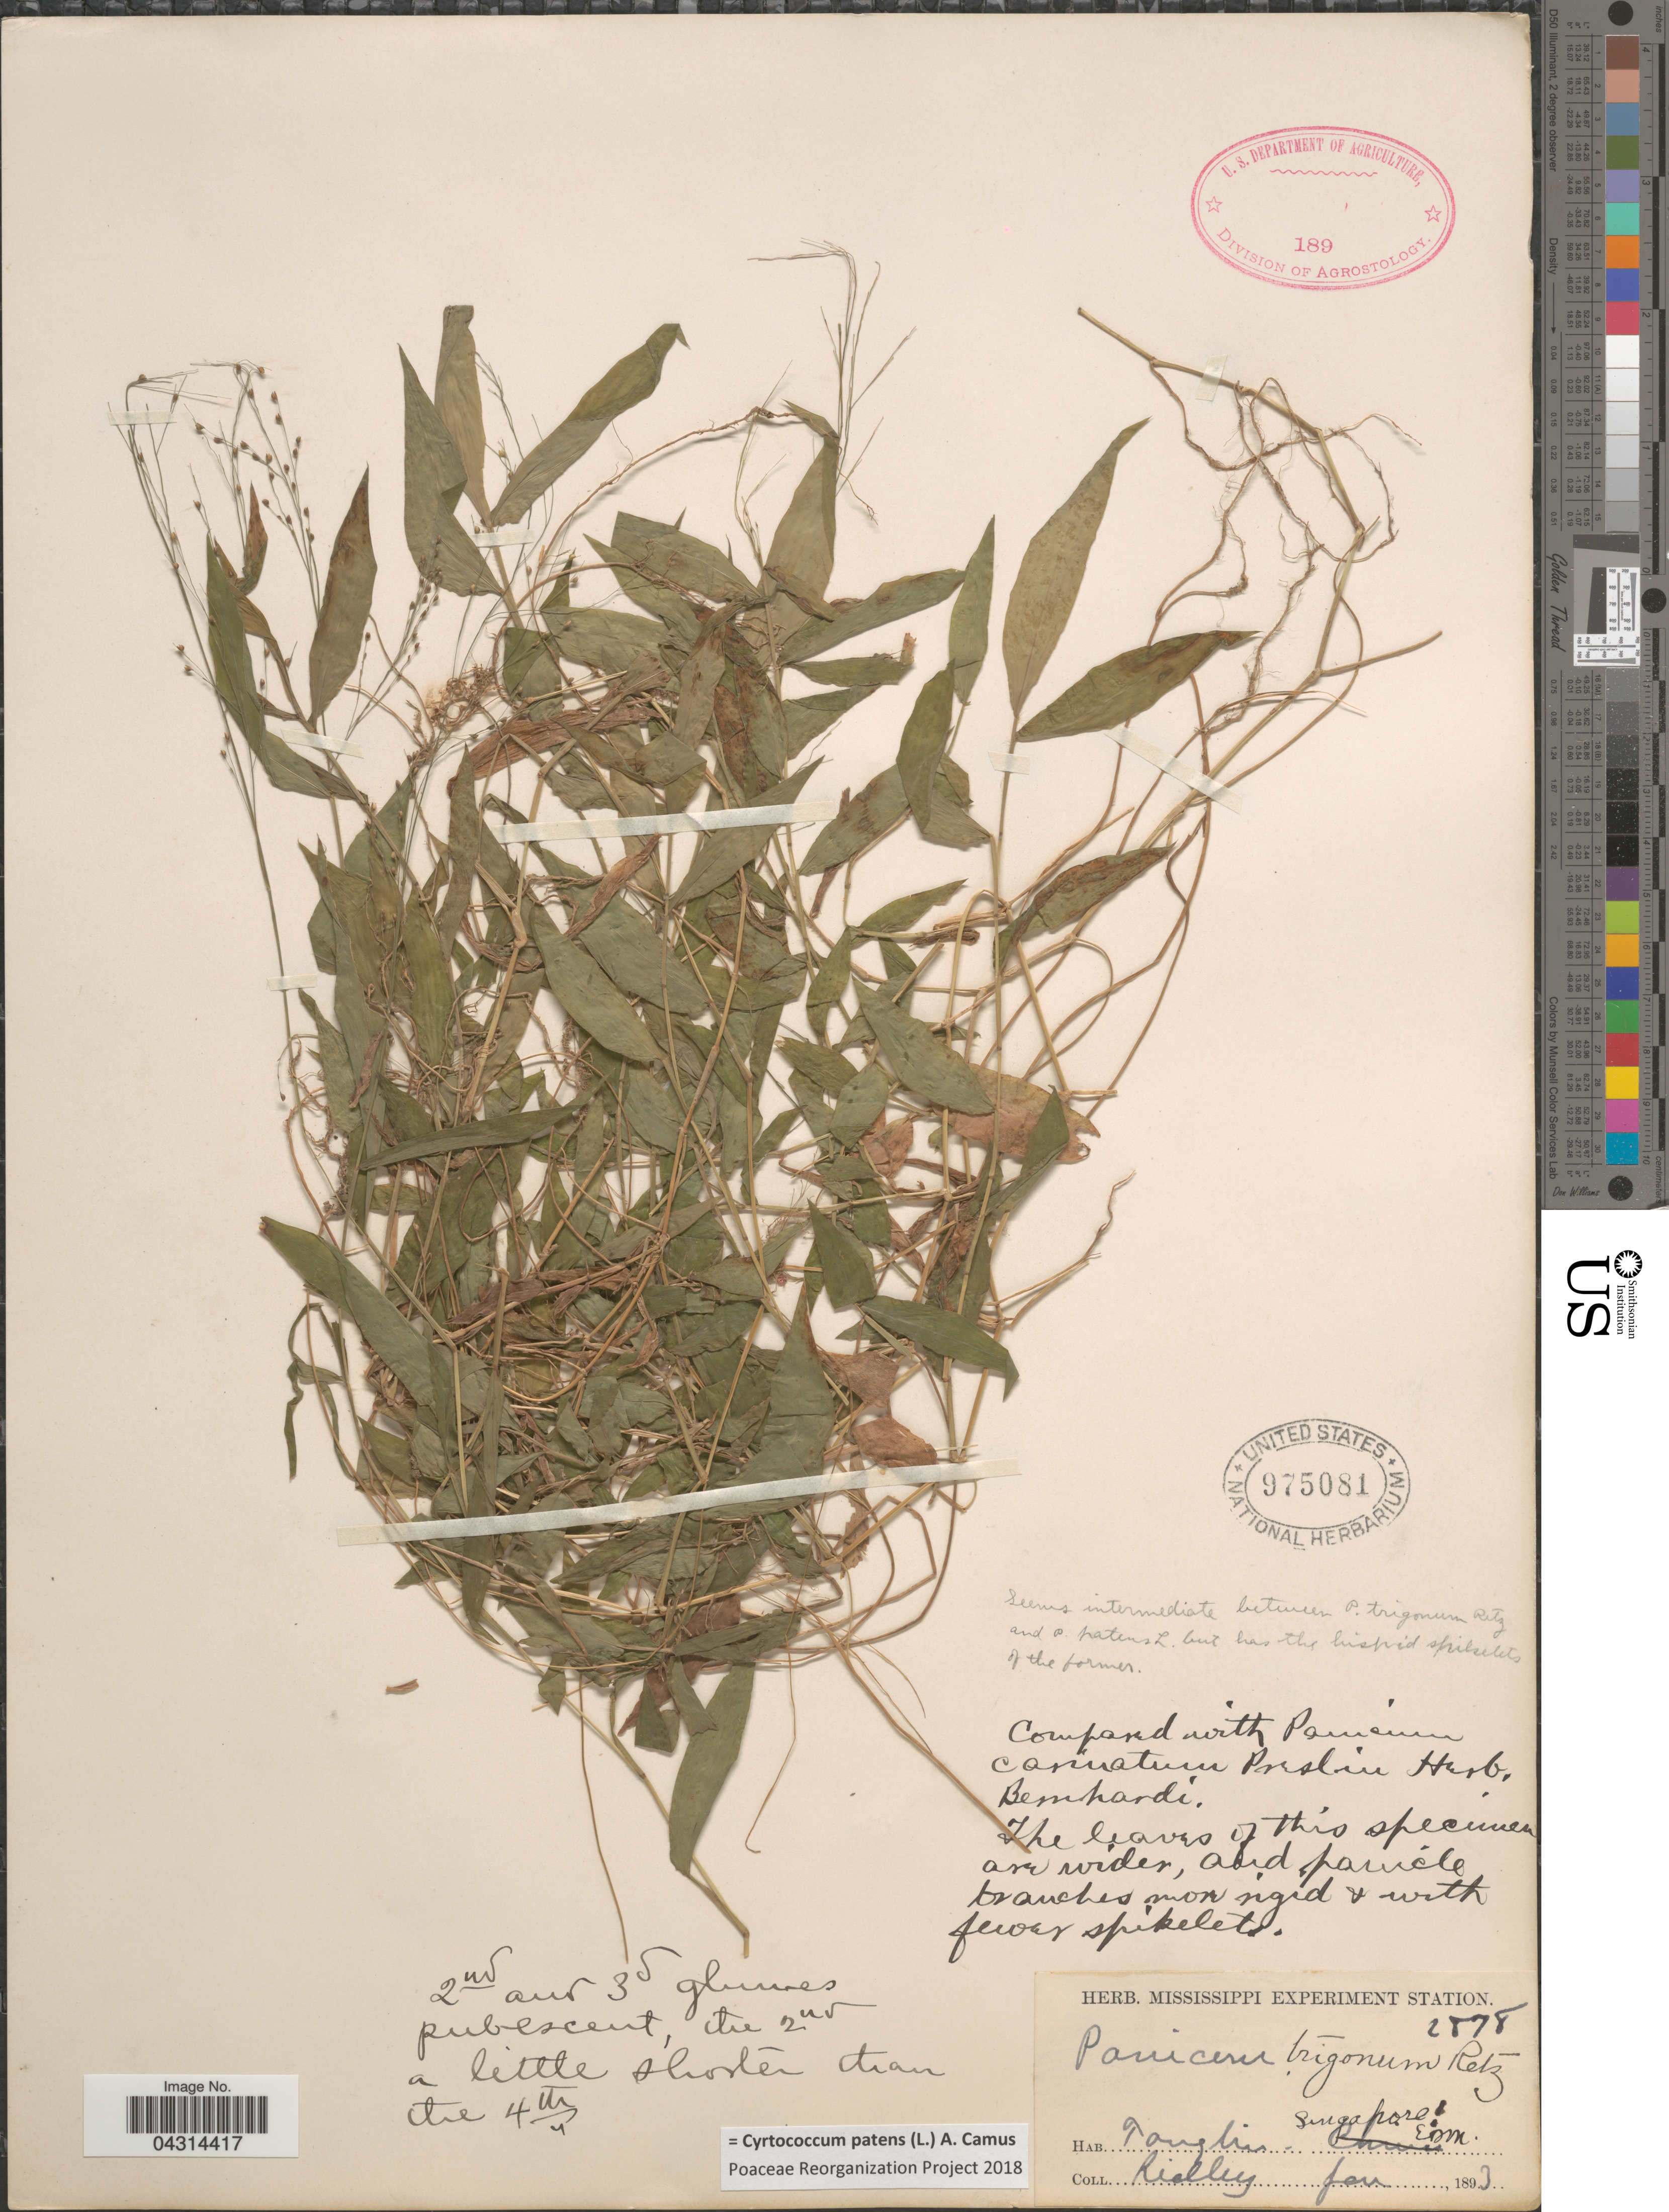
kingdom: Plantae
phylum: Tracheophyta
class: Liliopsida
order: Poales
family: Poaceae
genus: Cyrtococcum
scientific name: Cyrtococcum patens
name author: (L.) A. Camus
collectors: -. Ridley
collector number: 2878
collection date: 1893-01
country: Singapore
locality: Tanglin.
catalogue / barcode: US 975081